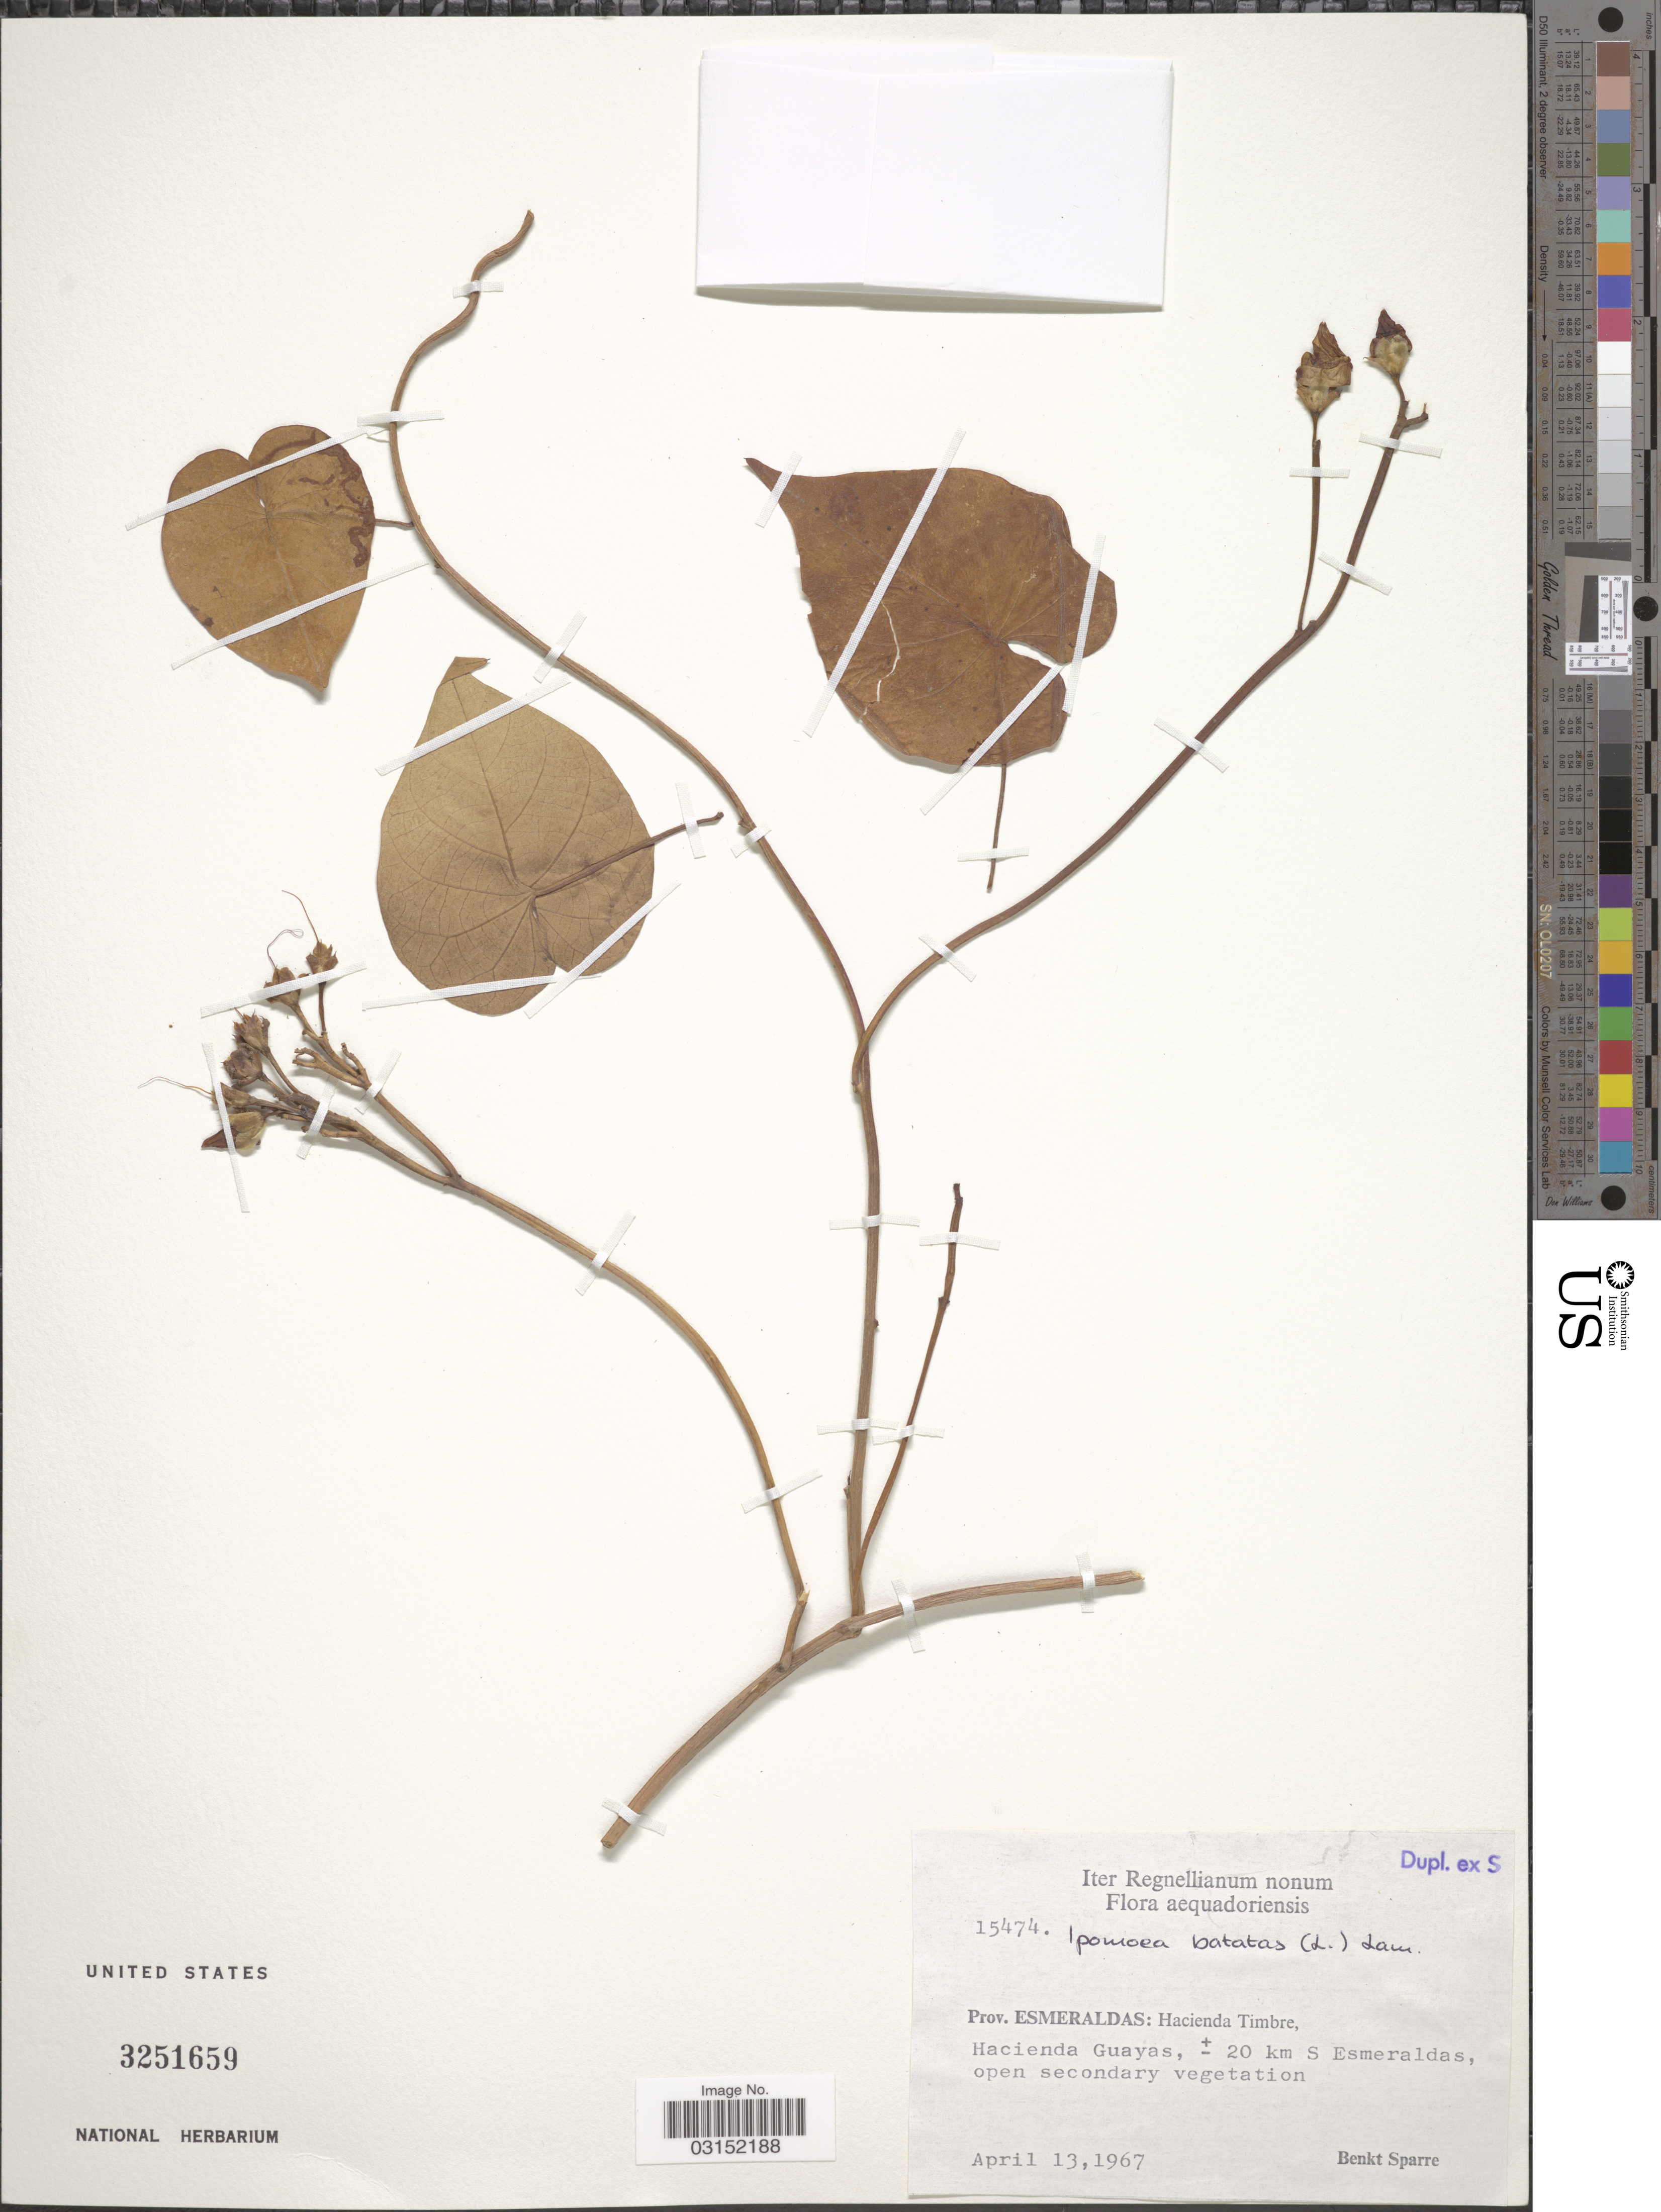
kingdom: Plantae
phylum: Tracheophyta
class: Magnoliopsida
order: Solanales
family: Convolvulaceae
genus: Ipomoea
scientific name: Ipomoea batatas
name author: (L.) Lam.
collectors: B. Sparre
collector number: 15474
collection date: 1967-04-13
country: Ecuador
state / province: Esmeraldas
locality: Aequadoriensis, Hacienda Timbre. Hacienda Guayas, ± 20 km S Esmeraldas.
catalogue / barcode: US 3251659